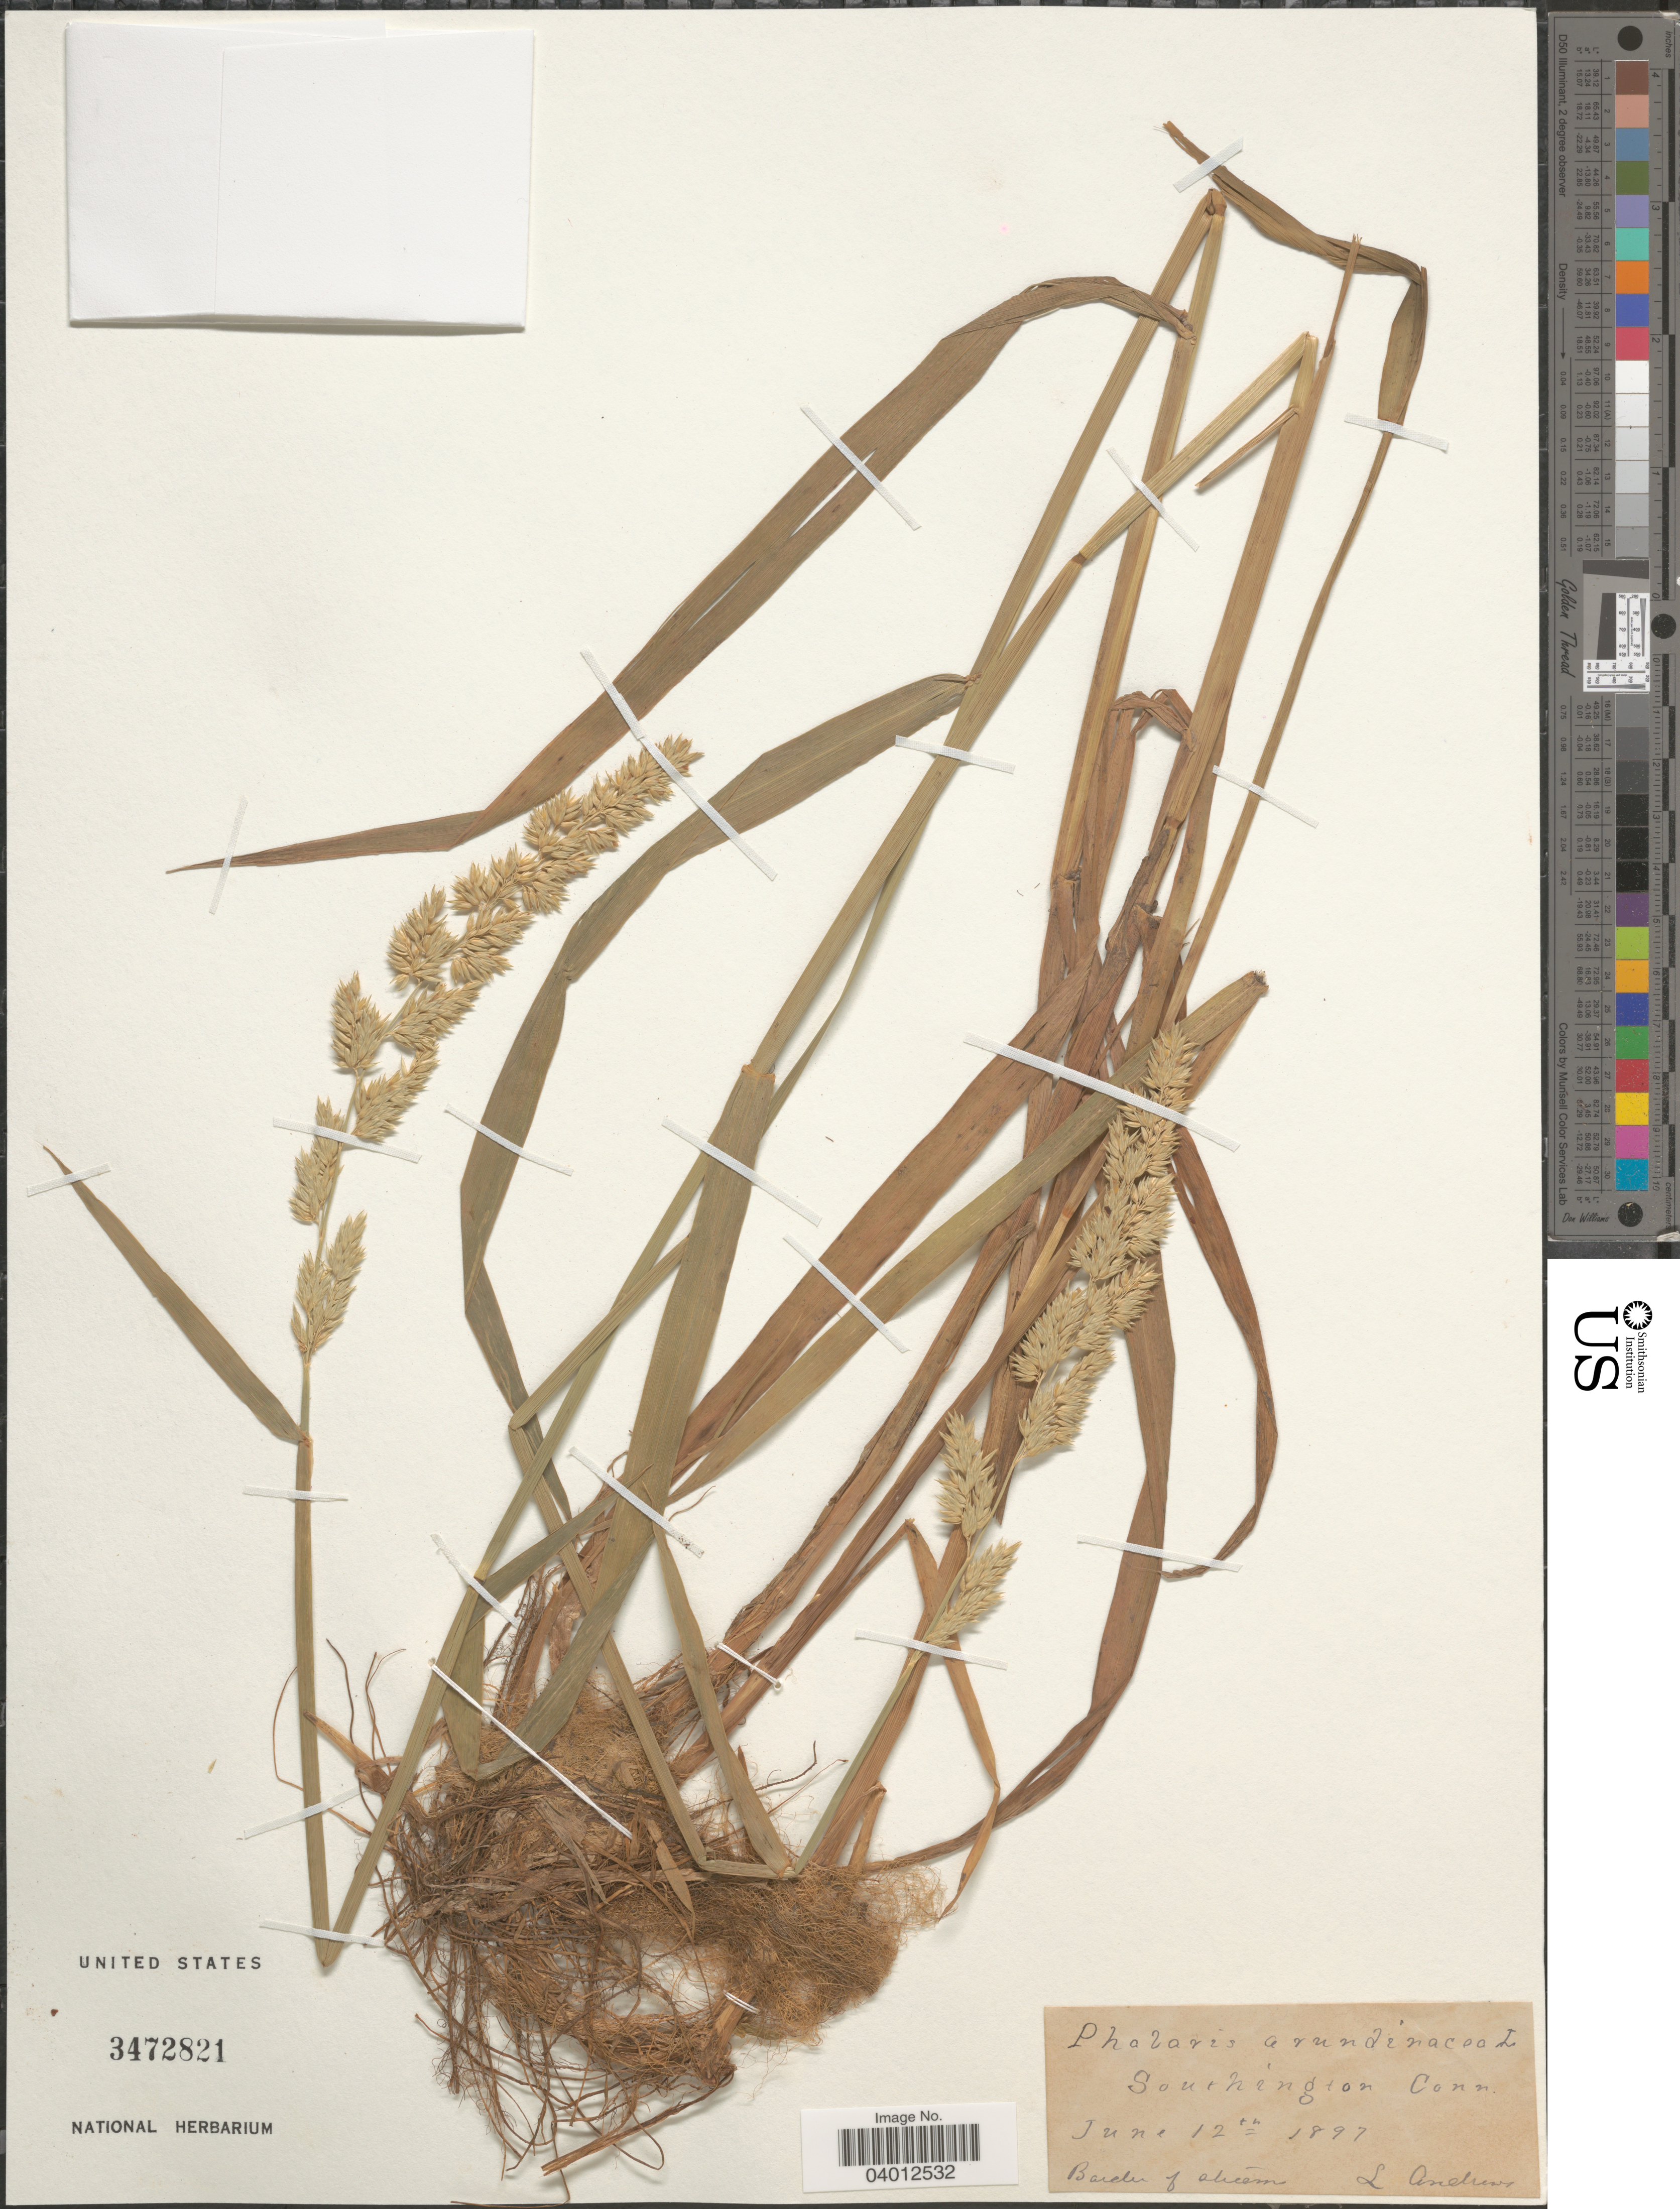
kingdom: Plantae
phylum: Tracheophyta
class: Liliopsida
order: Poales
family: Poaceae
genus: Phalaris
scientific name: Phalaris arundinacea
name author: L.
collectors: L. Andrews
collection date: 1897-06-12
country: United States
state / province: Connecticut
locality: Southington.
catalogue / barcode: US 3472821